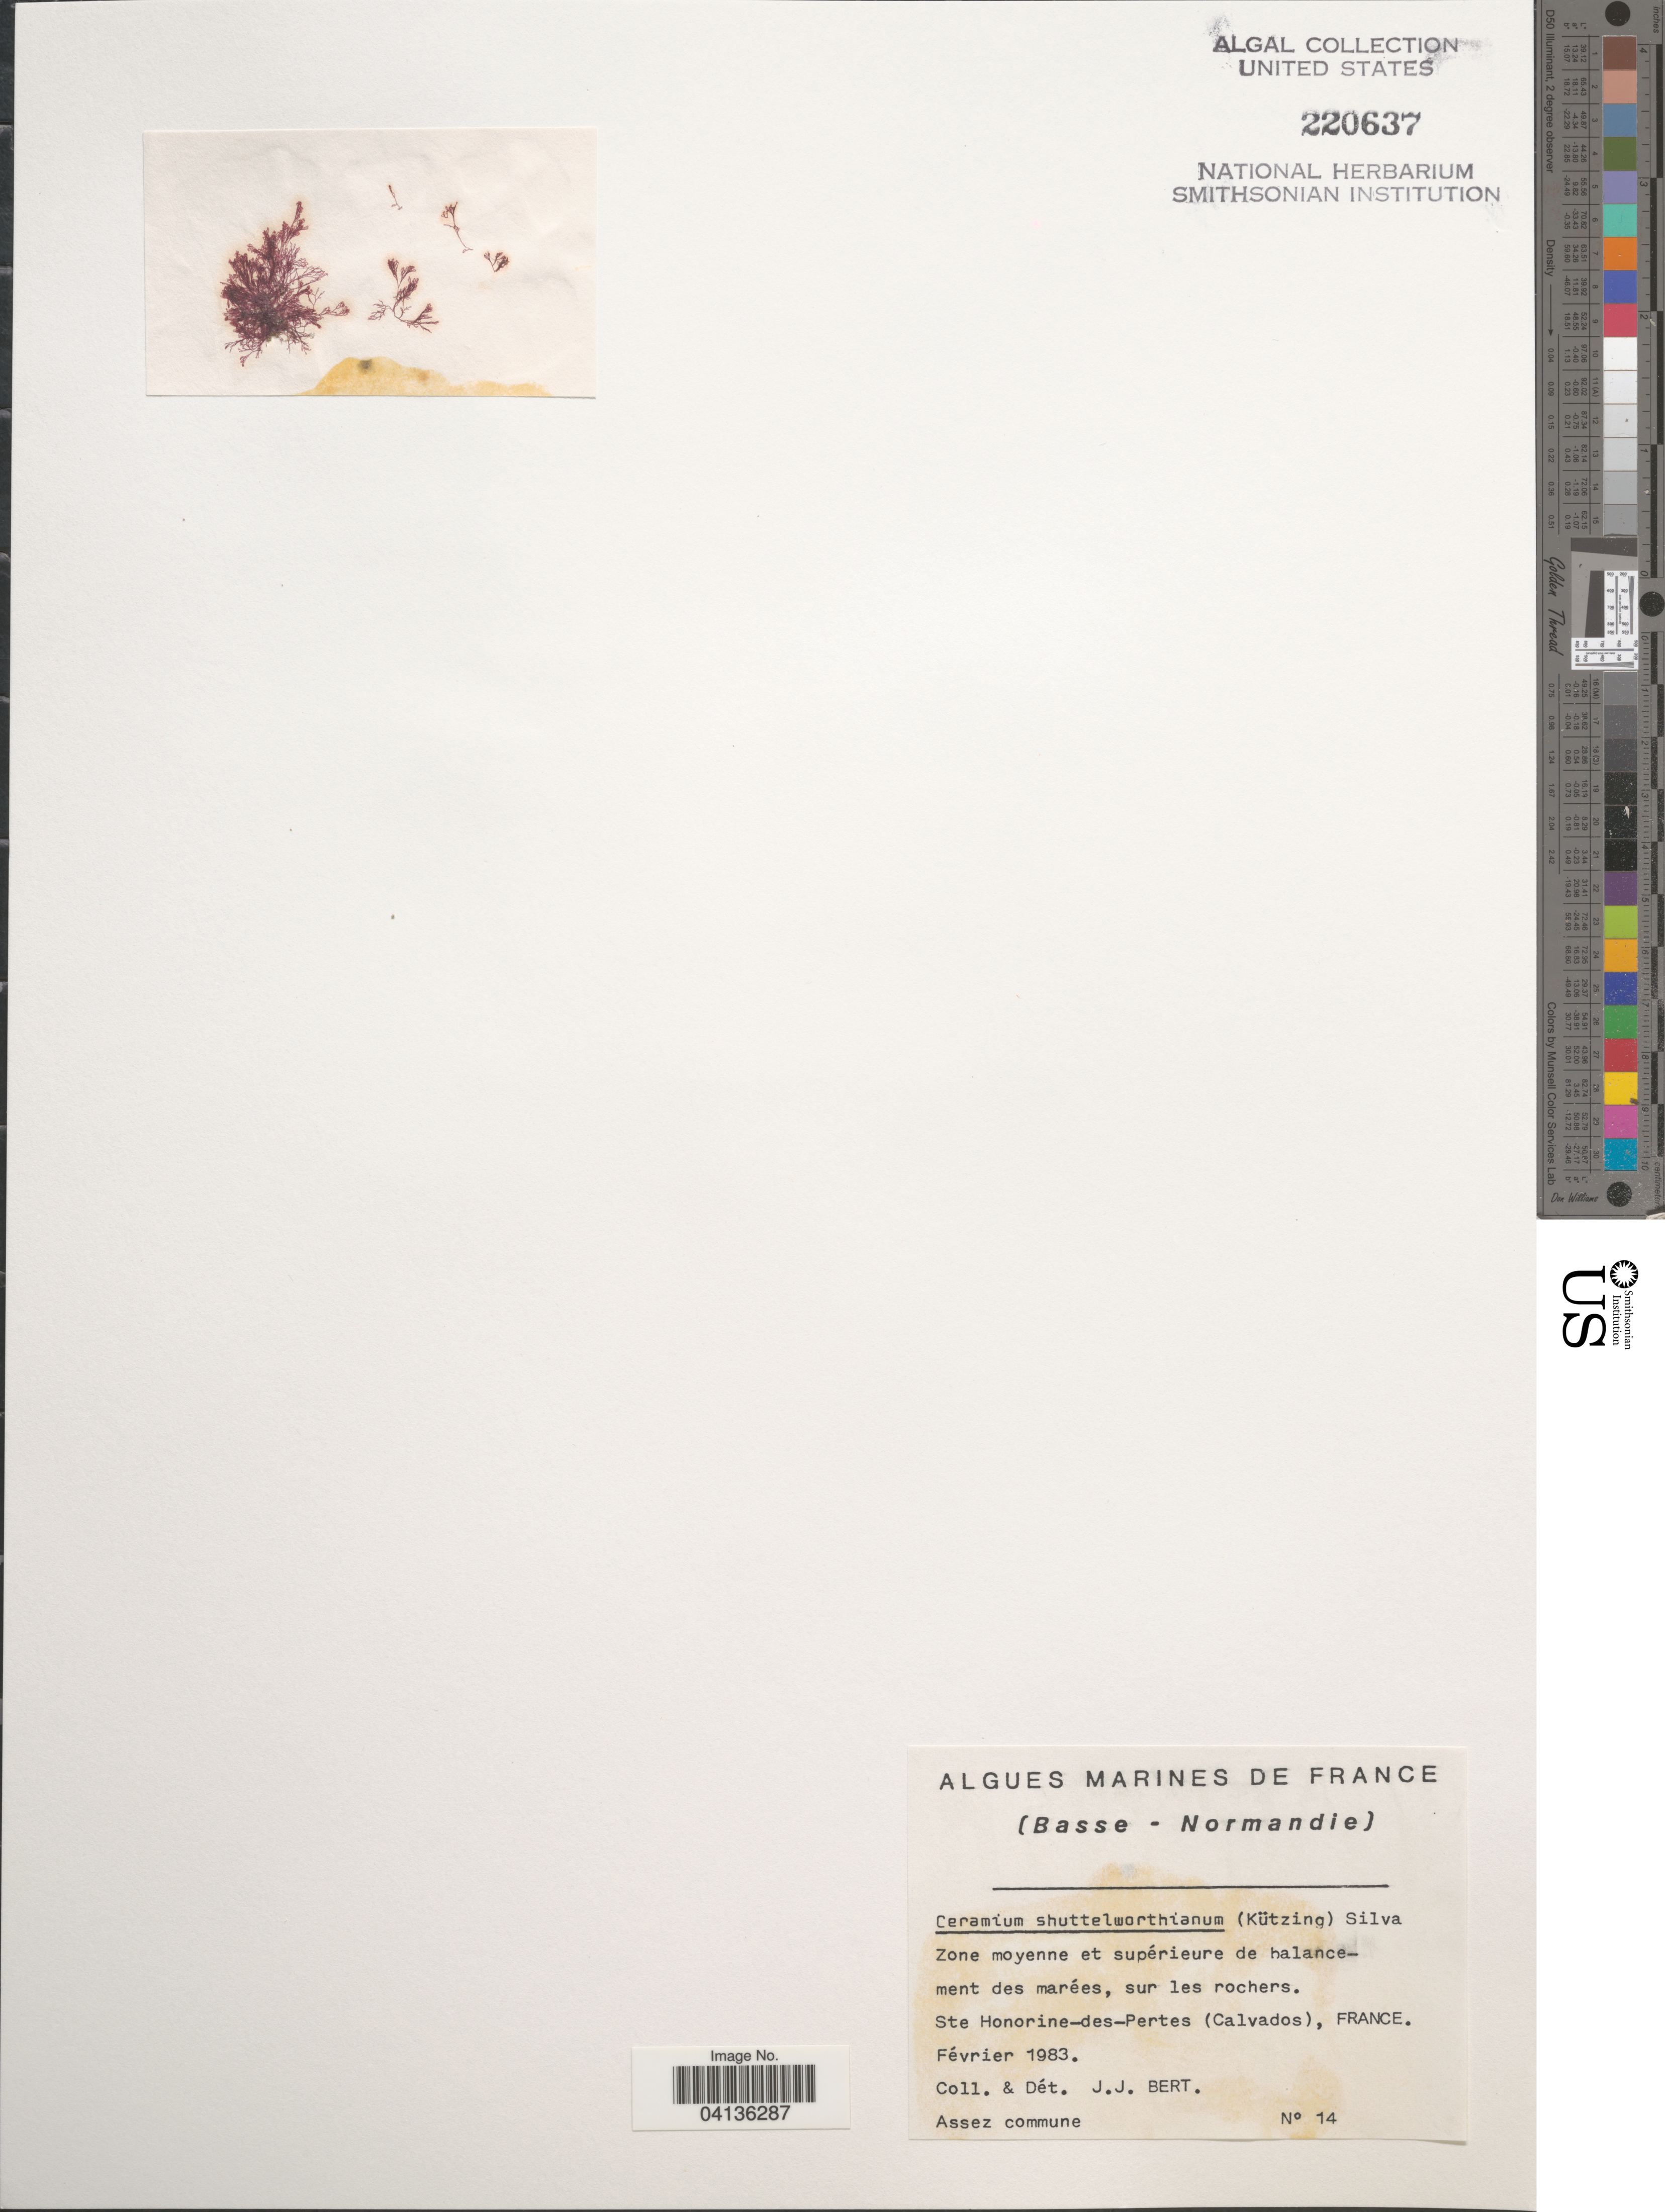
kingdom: Plantae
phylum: Rhodophyta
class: Florideophyceae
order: Ceramiales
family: Ceramiaceae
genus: Ceramium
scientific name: Ceramium shuttleworthianum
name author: (Kütz.) Rabenh.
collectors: J. Bert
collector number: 14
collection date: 1983-02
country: France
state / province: Normandie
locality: Ste Honorine-des-Pertes (Calvados).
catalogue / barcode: US 220637